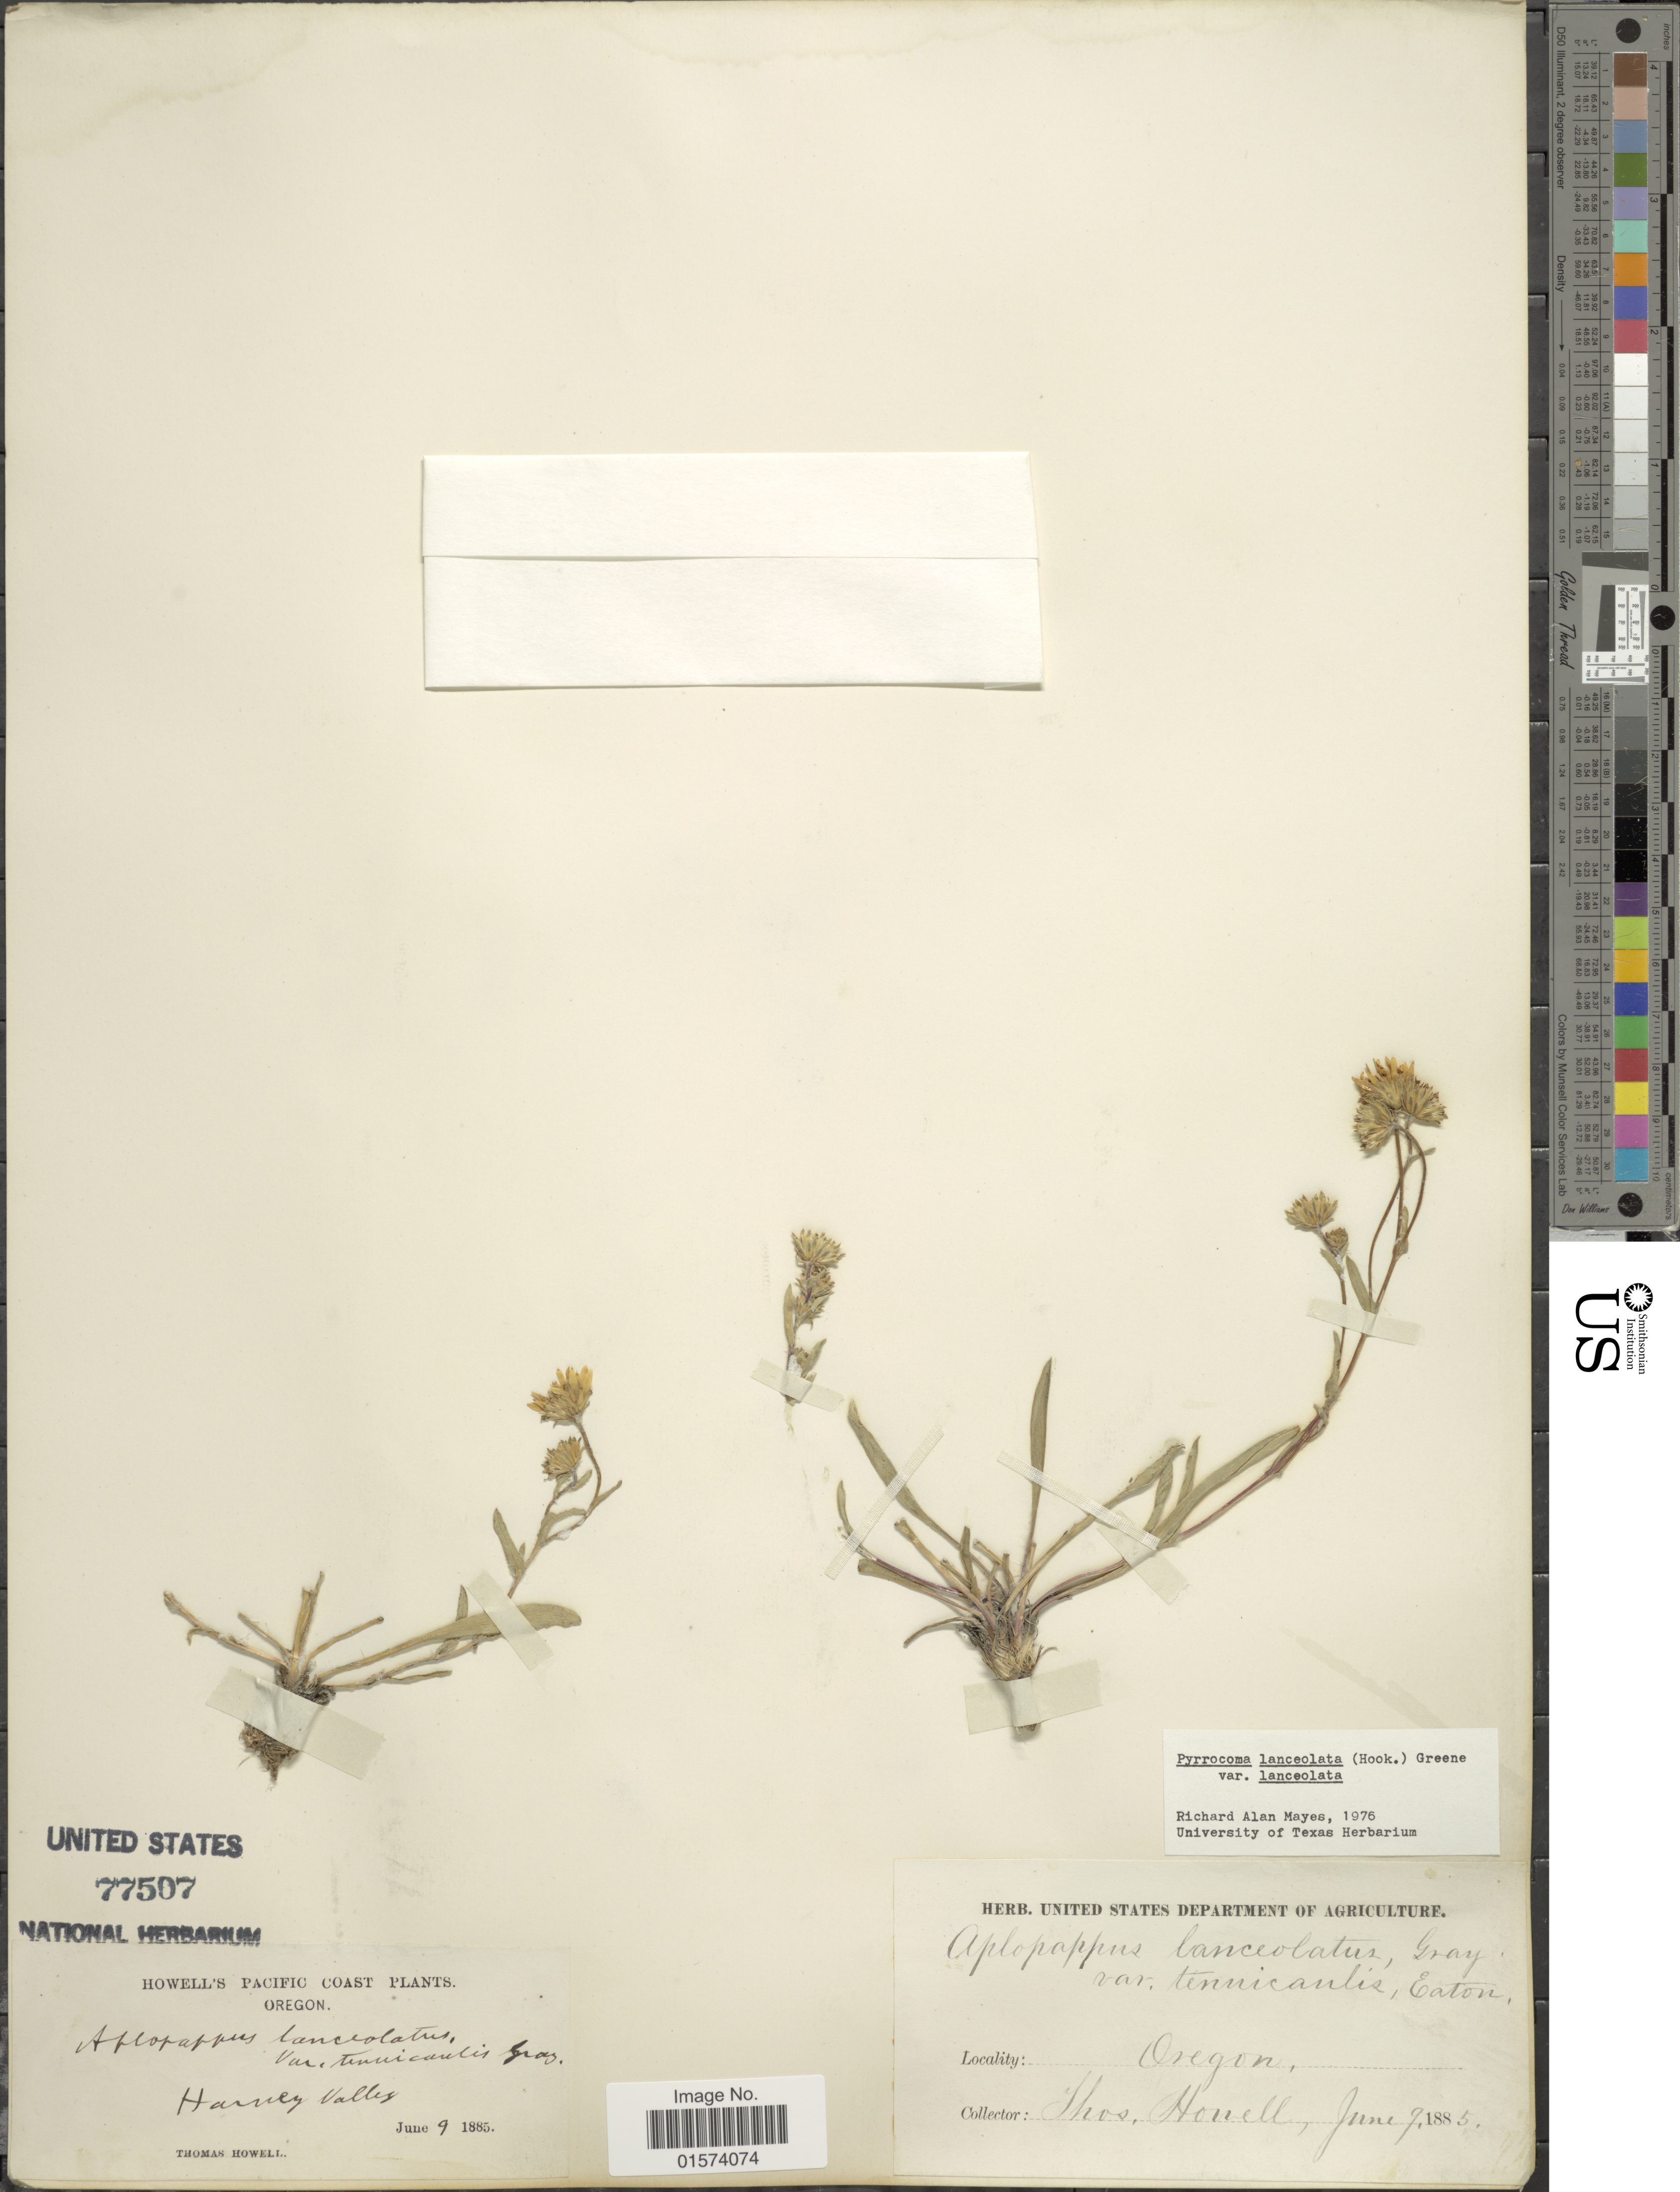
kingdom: Plantae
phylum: Tracheophyta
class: Magnoliopsida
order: Asterales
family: Asteraceae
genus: Pyrrocoma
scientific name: Pyrrocoma lanceolata var. lanceolata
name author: (Hook.) Greene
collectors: T. Howell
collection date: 1885-06-09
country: United States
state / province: Oregon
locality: Pacific Coast, Harvey Valley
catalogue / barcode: US 77507